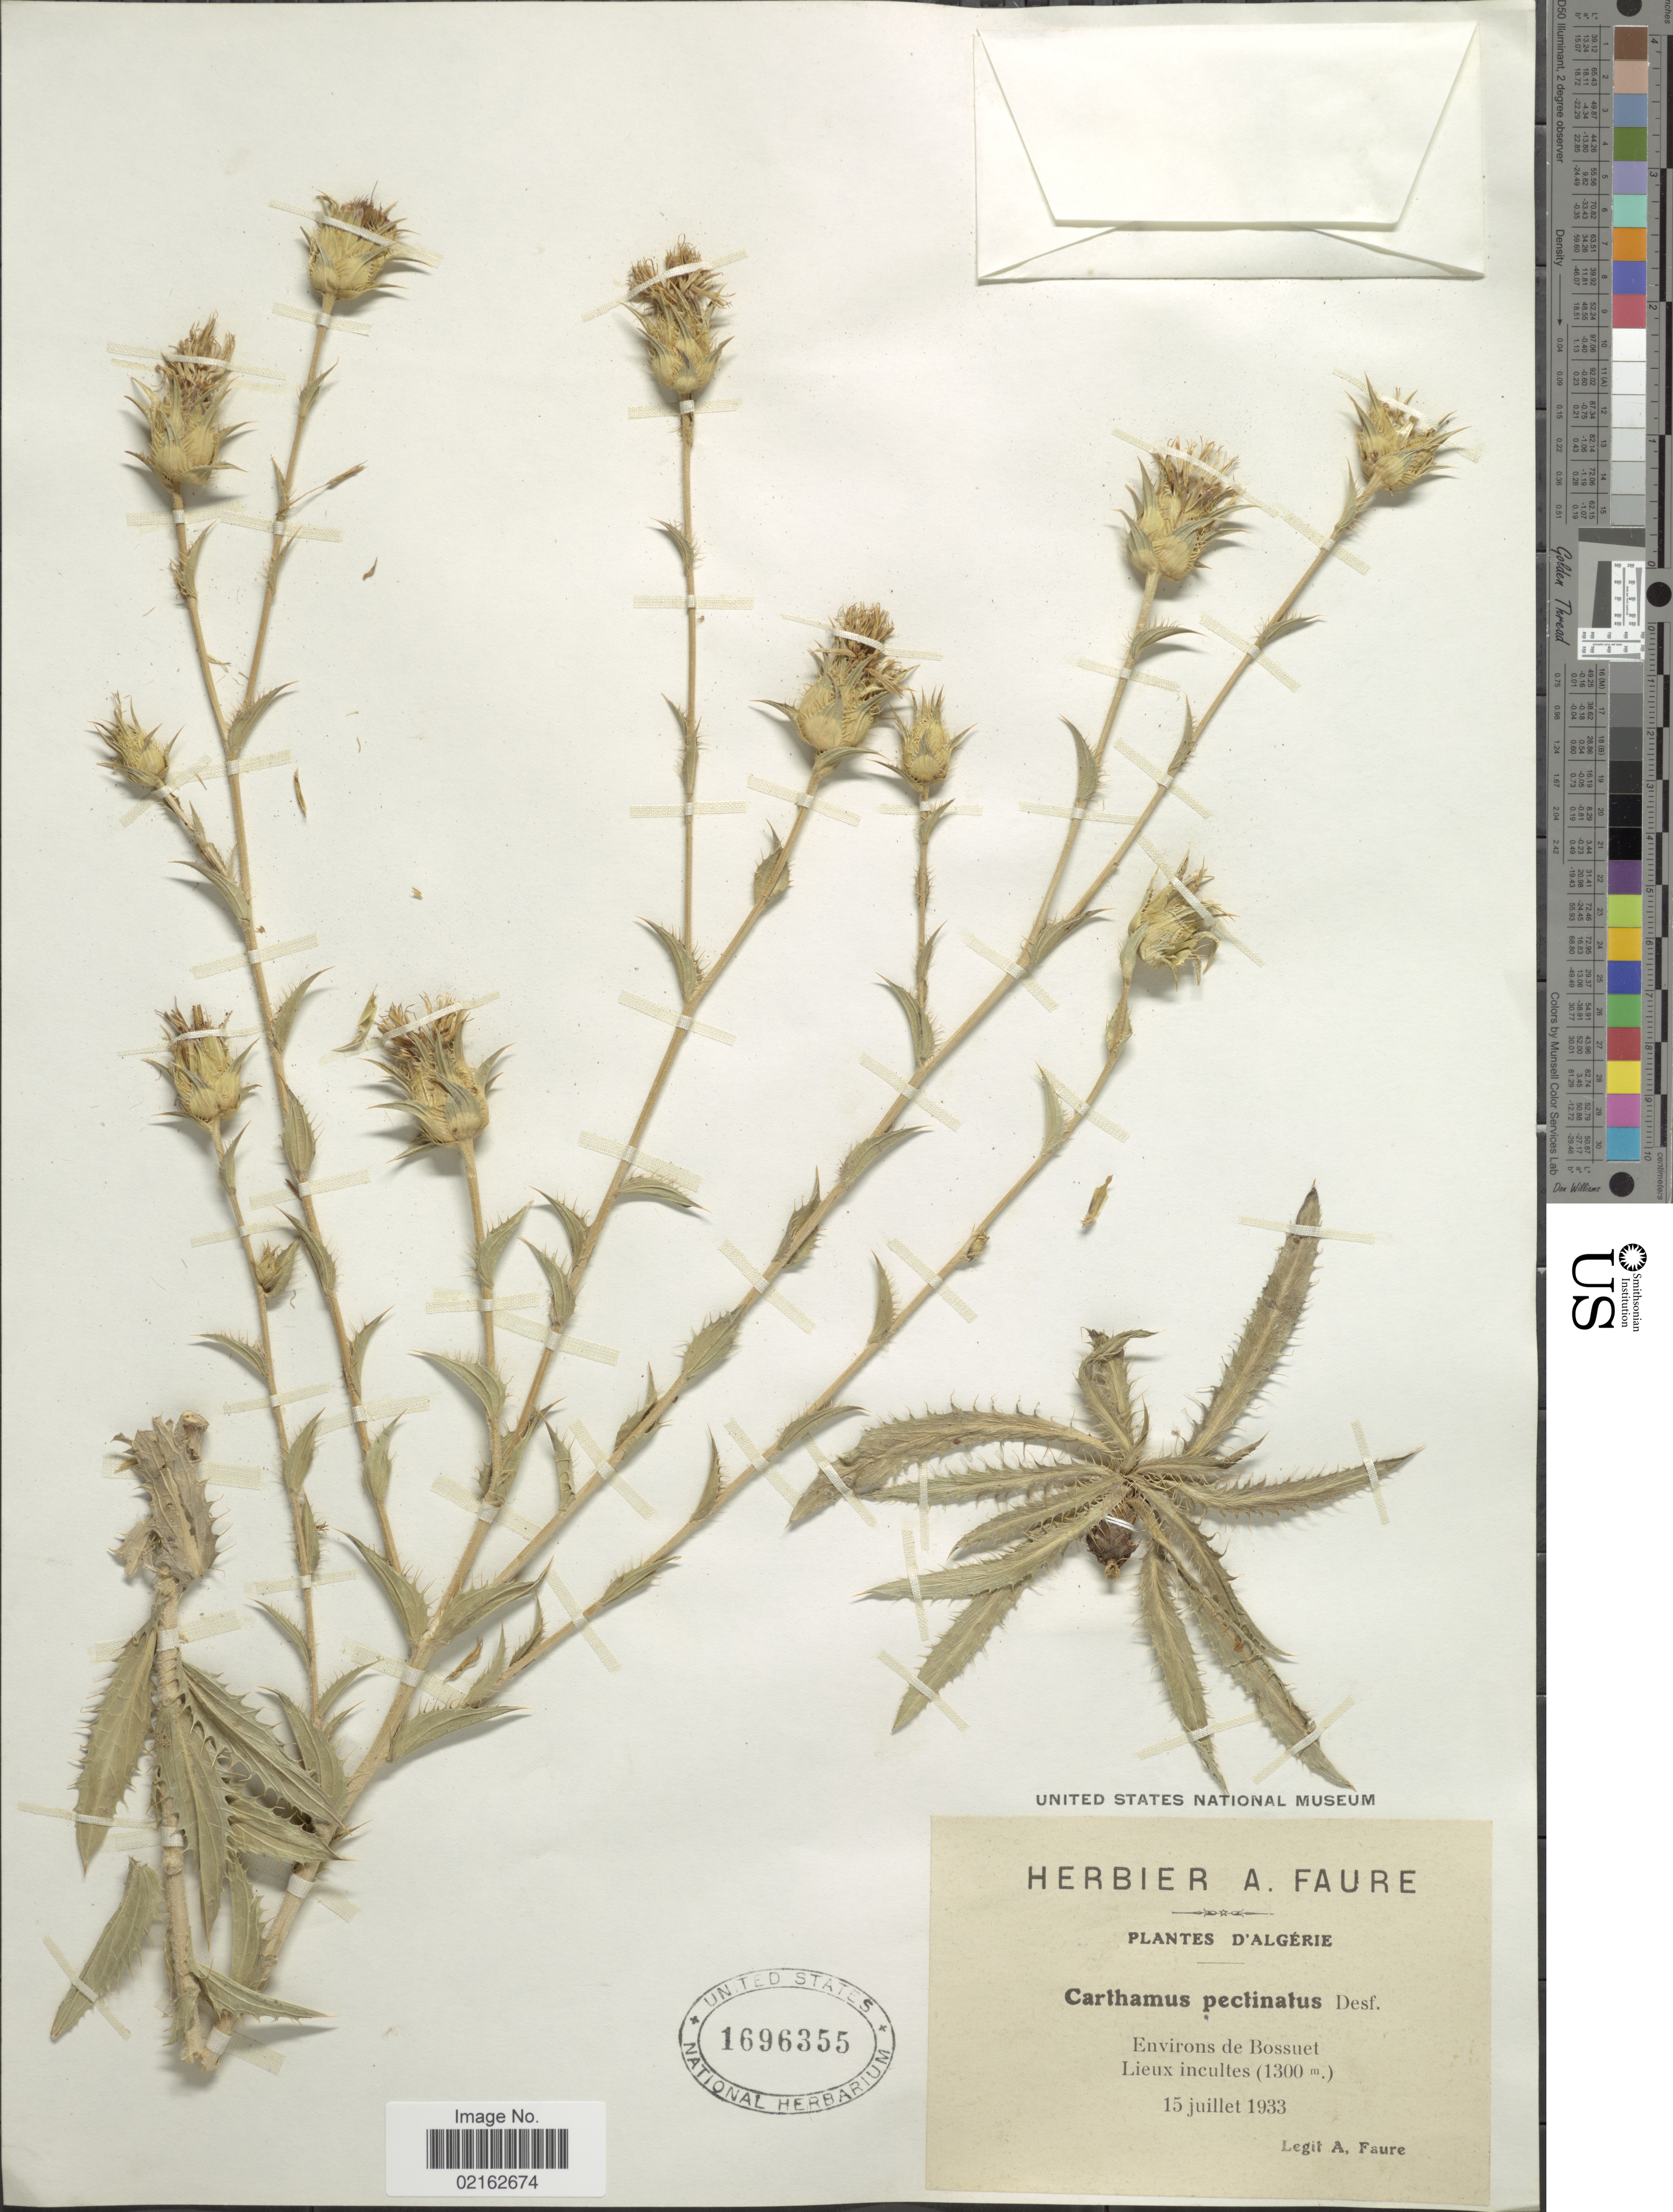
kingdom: Plantae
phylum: Tracheophyta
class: Magnoliopsida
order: Asterales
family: Asteraceae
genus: Carduncellus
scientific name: Carduncellus pectinatus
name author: Desf.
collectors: A. Faure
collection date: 1933-07-15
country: Algeria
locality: Environs de Bossuet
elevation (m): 1300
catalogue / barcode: US 1696355